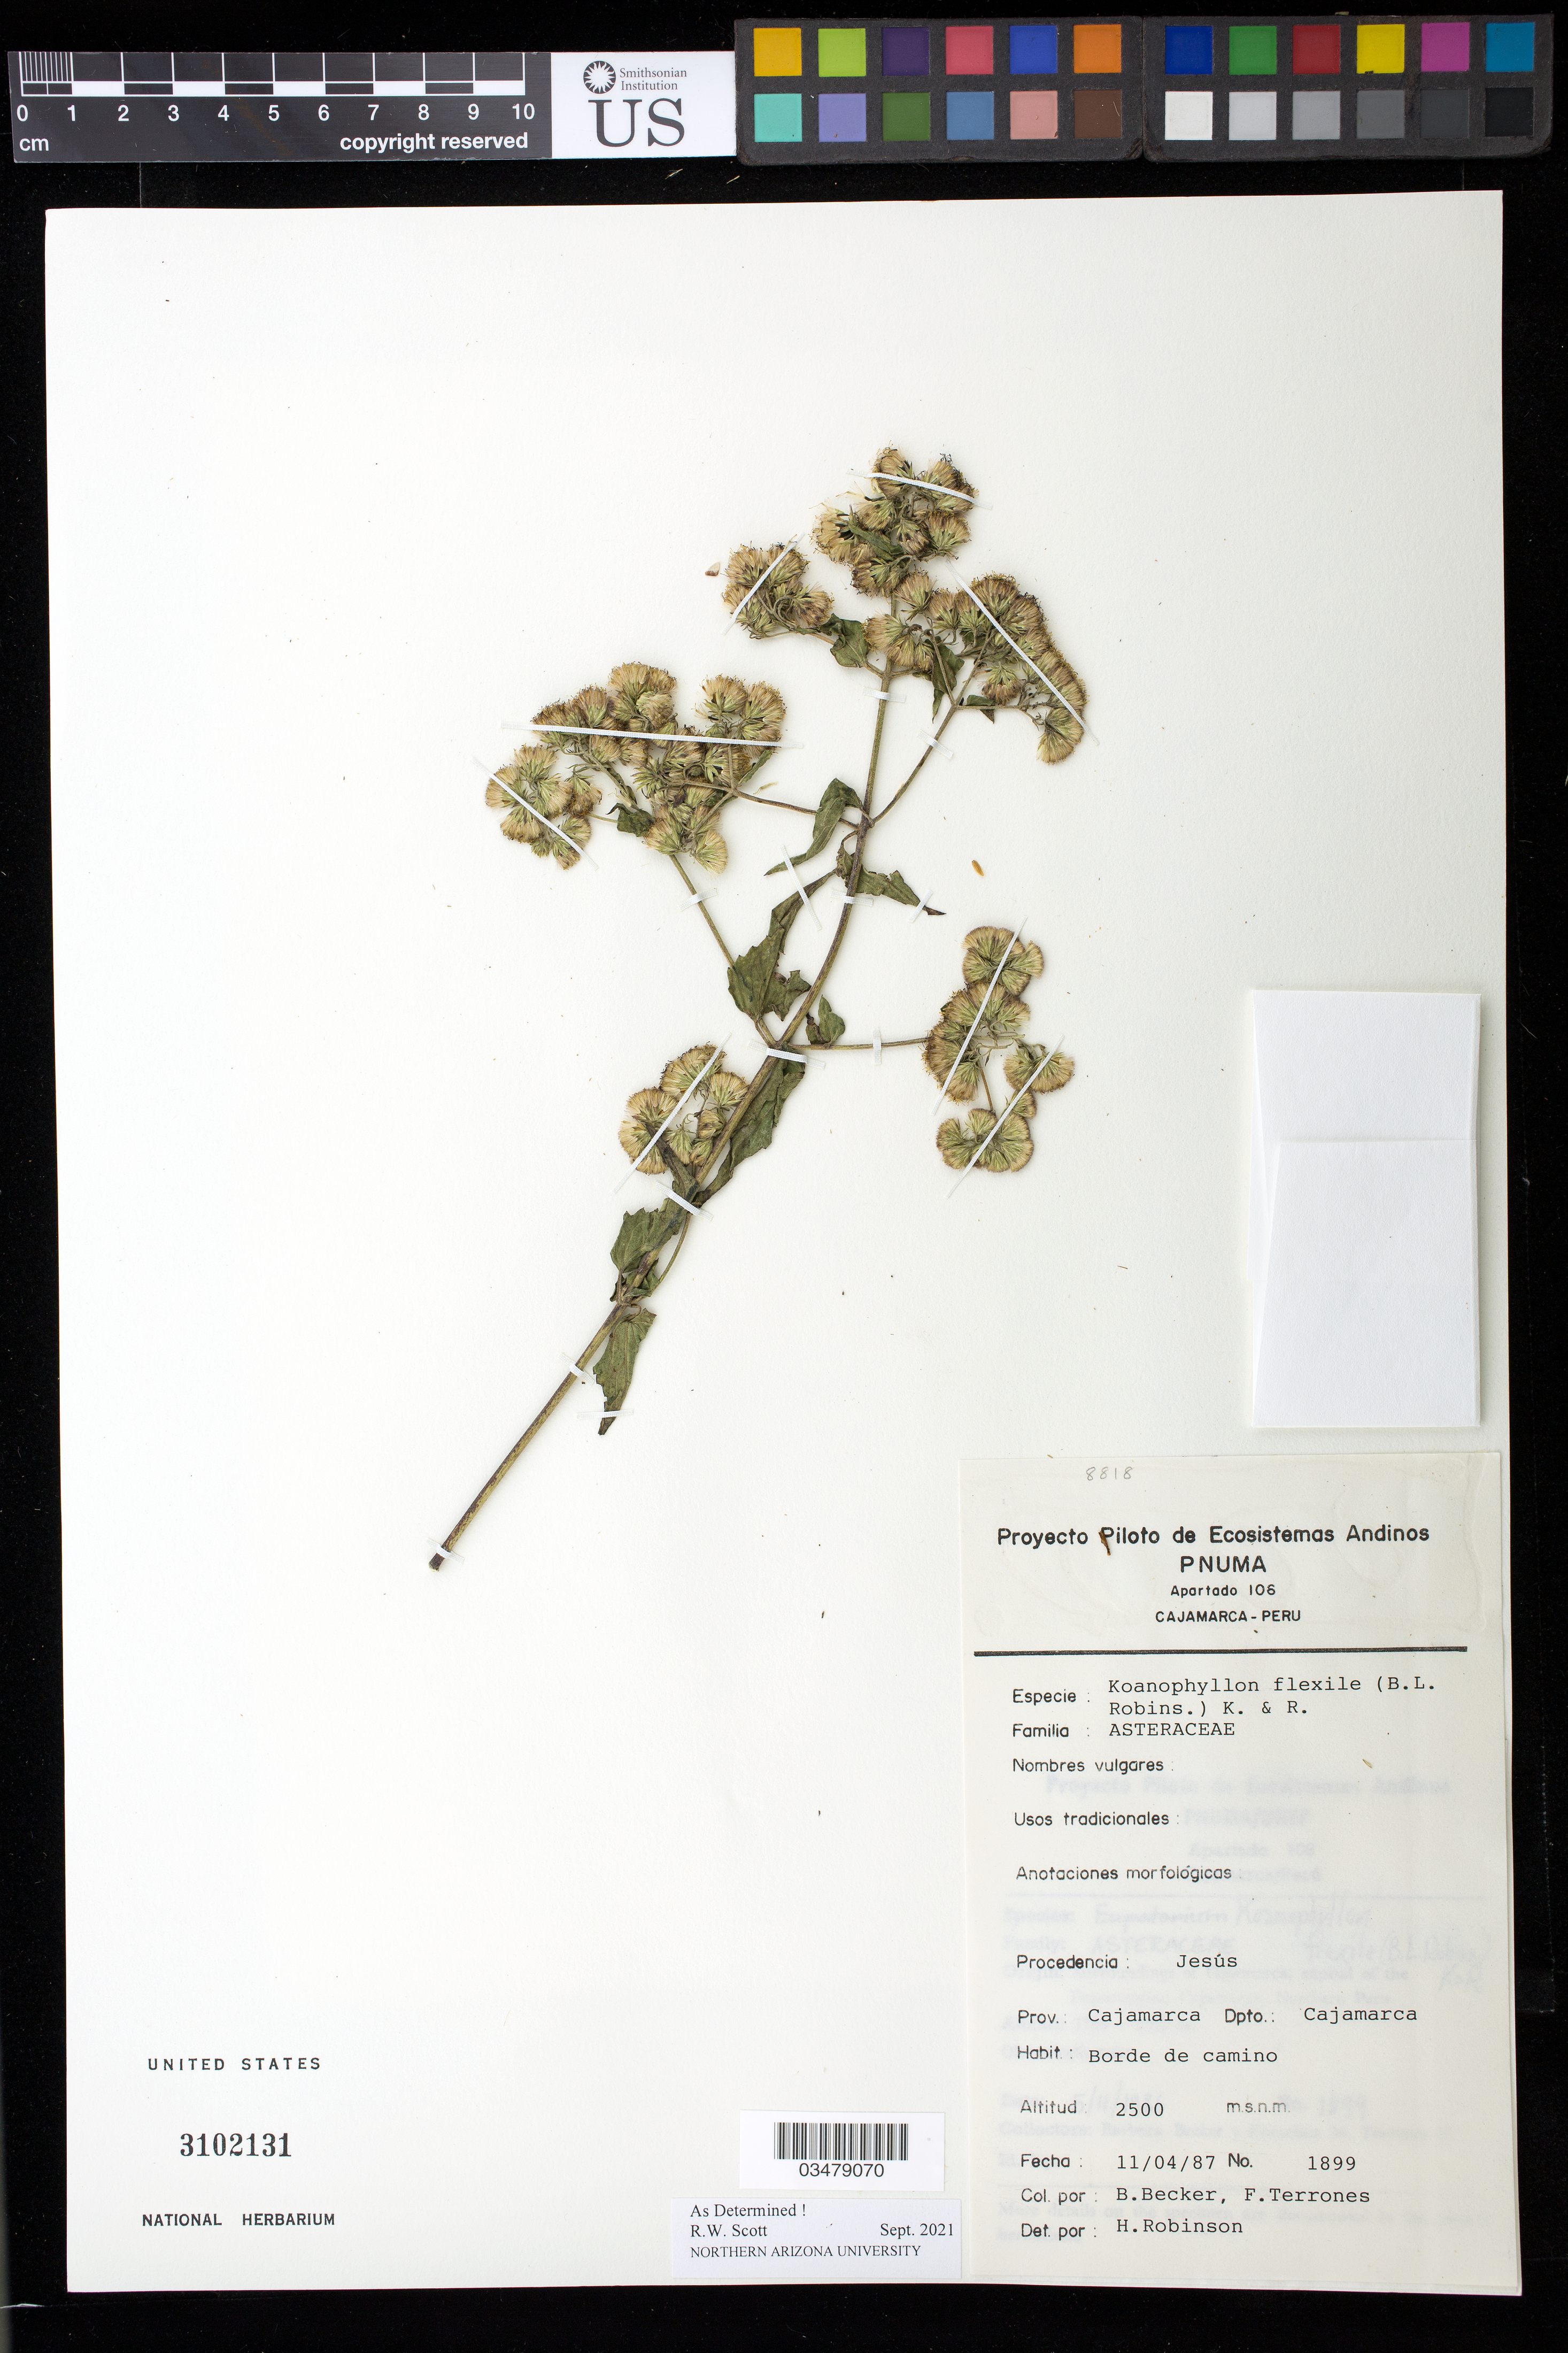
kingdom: Plantae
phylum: Tracheophyta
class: Magnoliopsida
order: Asterales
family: Asteraceae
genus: Koanophyllon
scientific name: Koanophyllon flexilis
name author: (B.L. Rob.) R.M. King & H. Rob.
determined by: Scott, R. W.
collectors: B. Becker & F. Terrones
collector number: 1899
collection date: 1987-11-04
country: Peru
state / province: Cajamarca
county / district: Cajamarca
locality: Jesus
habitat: Borde de camino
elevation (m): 2500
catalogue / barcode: US 3102131